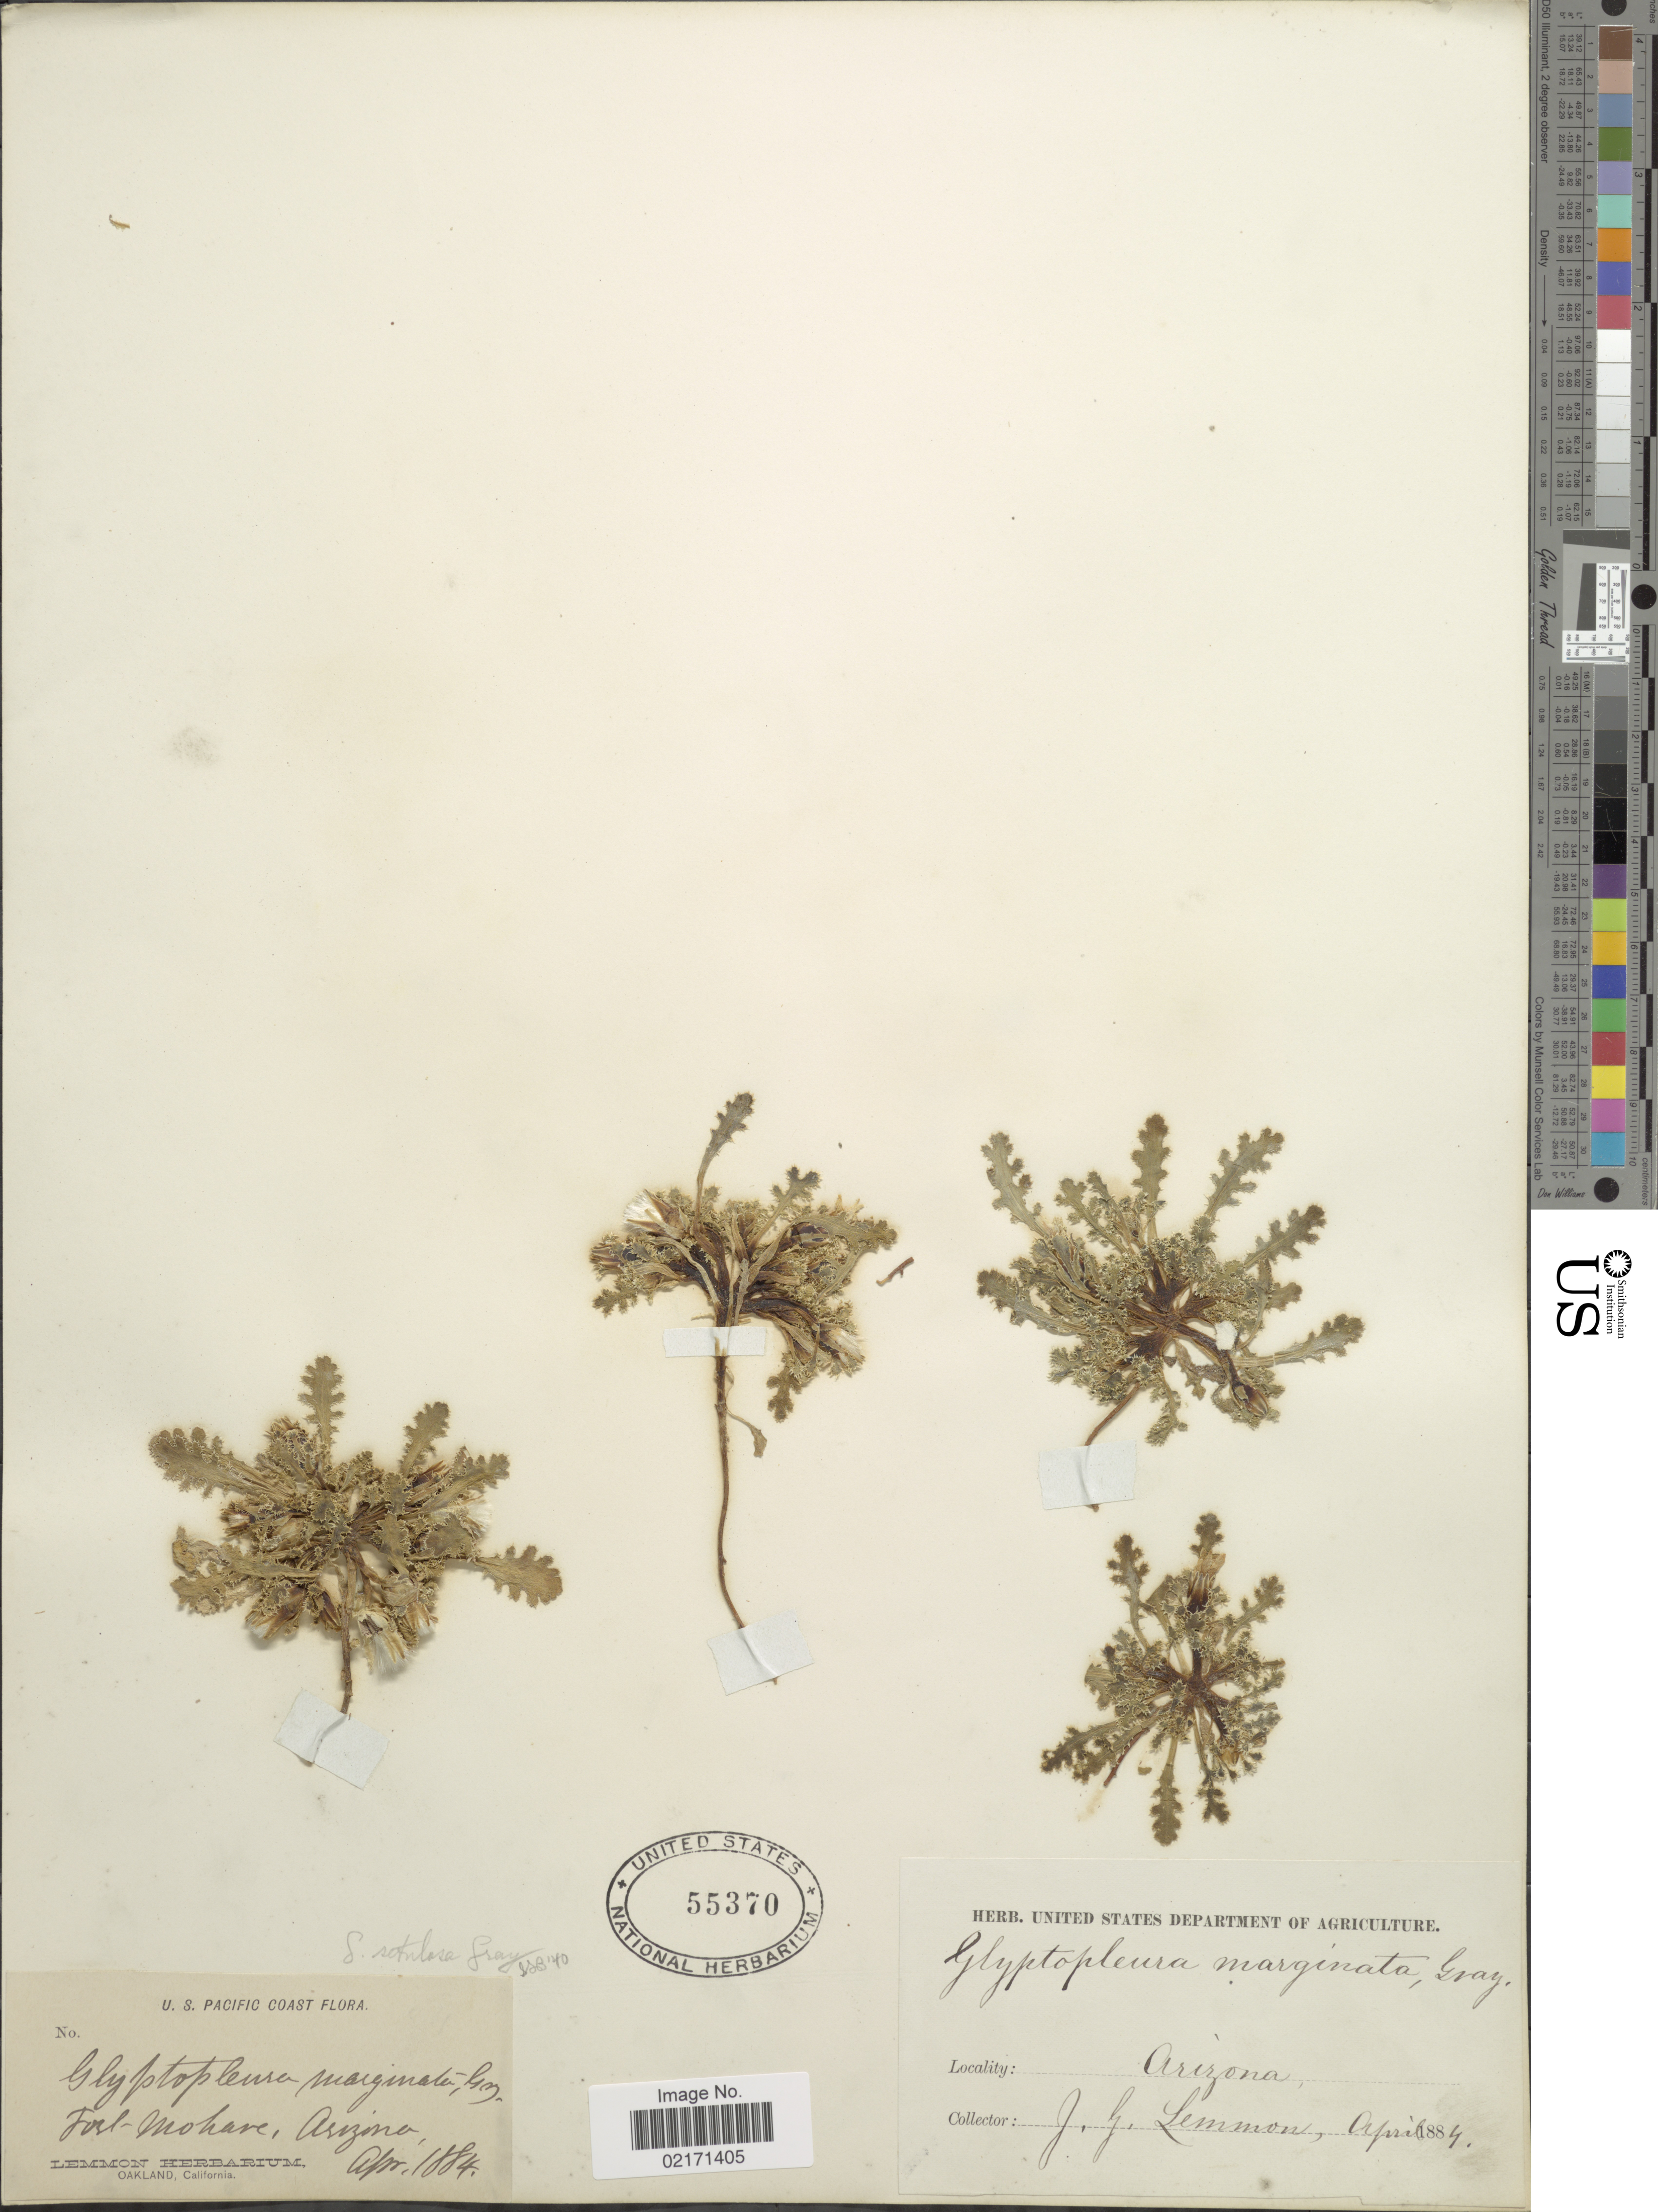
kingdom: Plantae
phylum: Tracheophyta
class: Magnoliopsida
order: Asterales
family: Asteraceae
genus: Glyptopleura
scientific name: Glyptopleura setulosa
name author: A. Gray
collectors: J. Lemmon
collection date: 1884-04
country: United States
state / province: Arizona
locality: U.S. Pacific Coast, Fort-Mohave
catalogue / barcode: US 55370